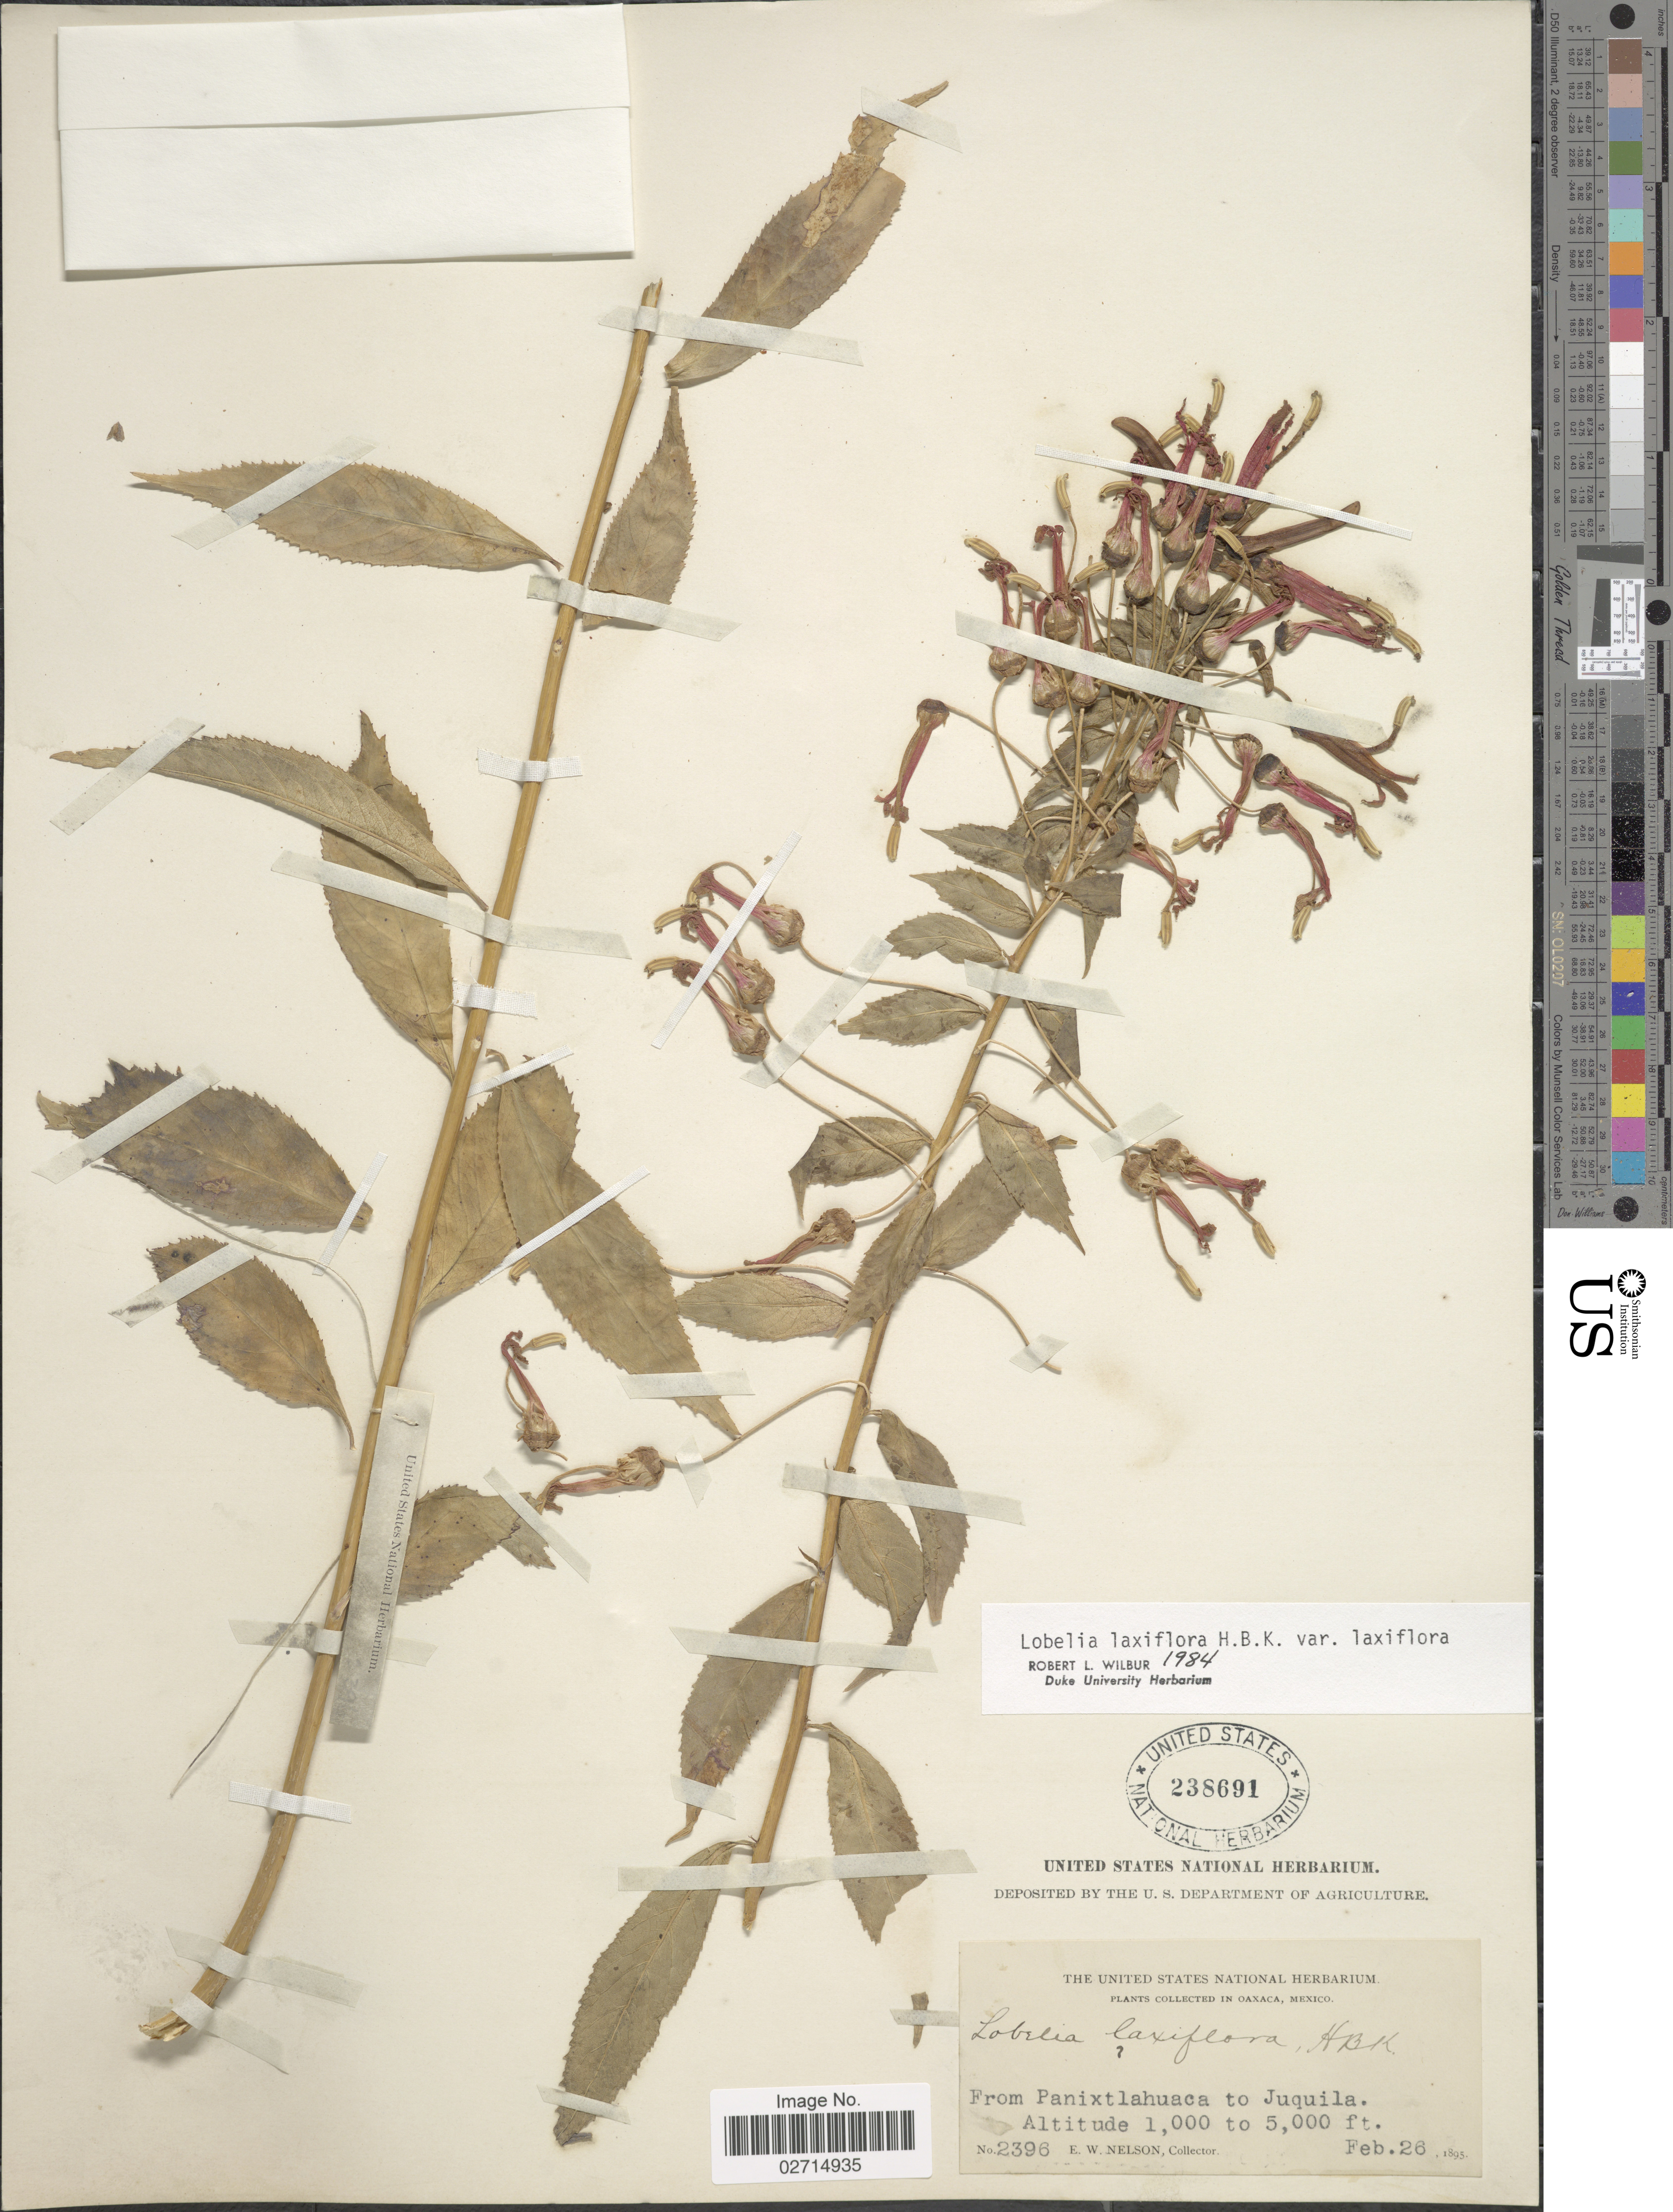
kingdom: Plantae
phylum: Tracheophyta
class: Magnoliopsida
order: Asterales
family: Campanulaceae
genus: Lobelia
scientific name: Lobelia laxiflora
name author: Kunth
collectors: E. W. Nelson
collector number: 2396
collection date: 1895-02-26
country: Mexico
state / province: Oaxaca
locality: In Oaxaca, Mexico, From Panixtlahuaca to Juquila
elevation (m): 305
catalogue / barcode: US 238691